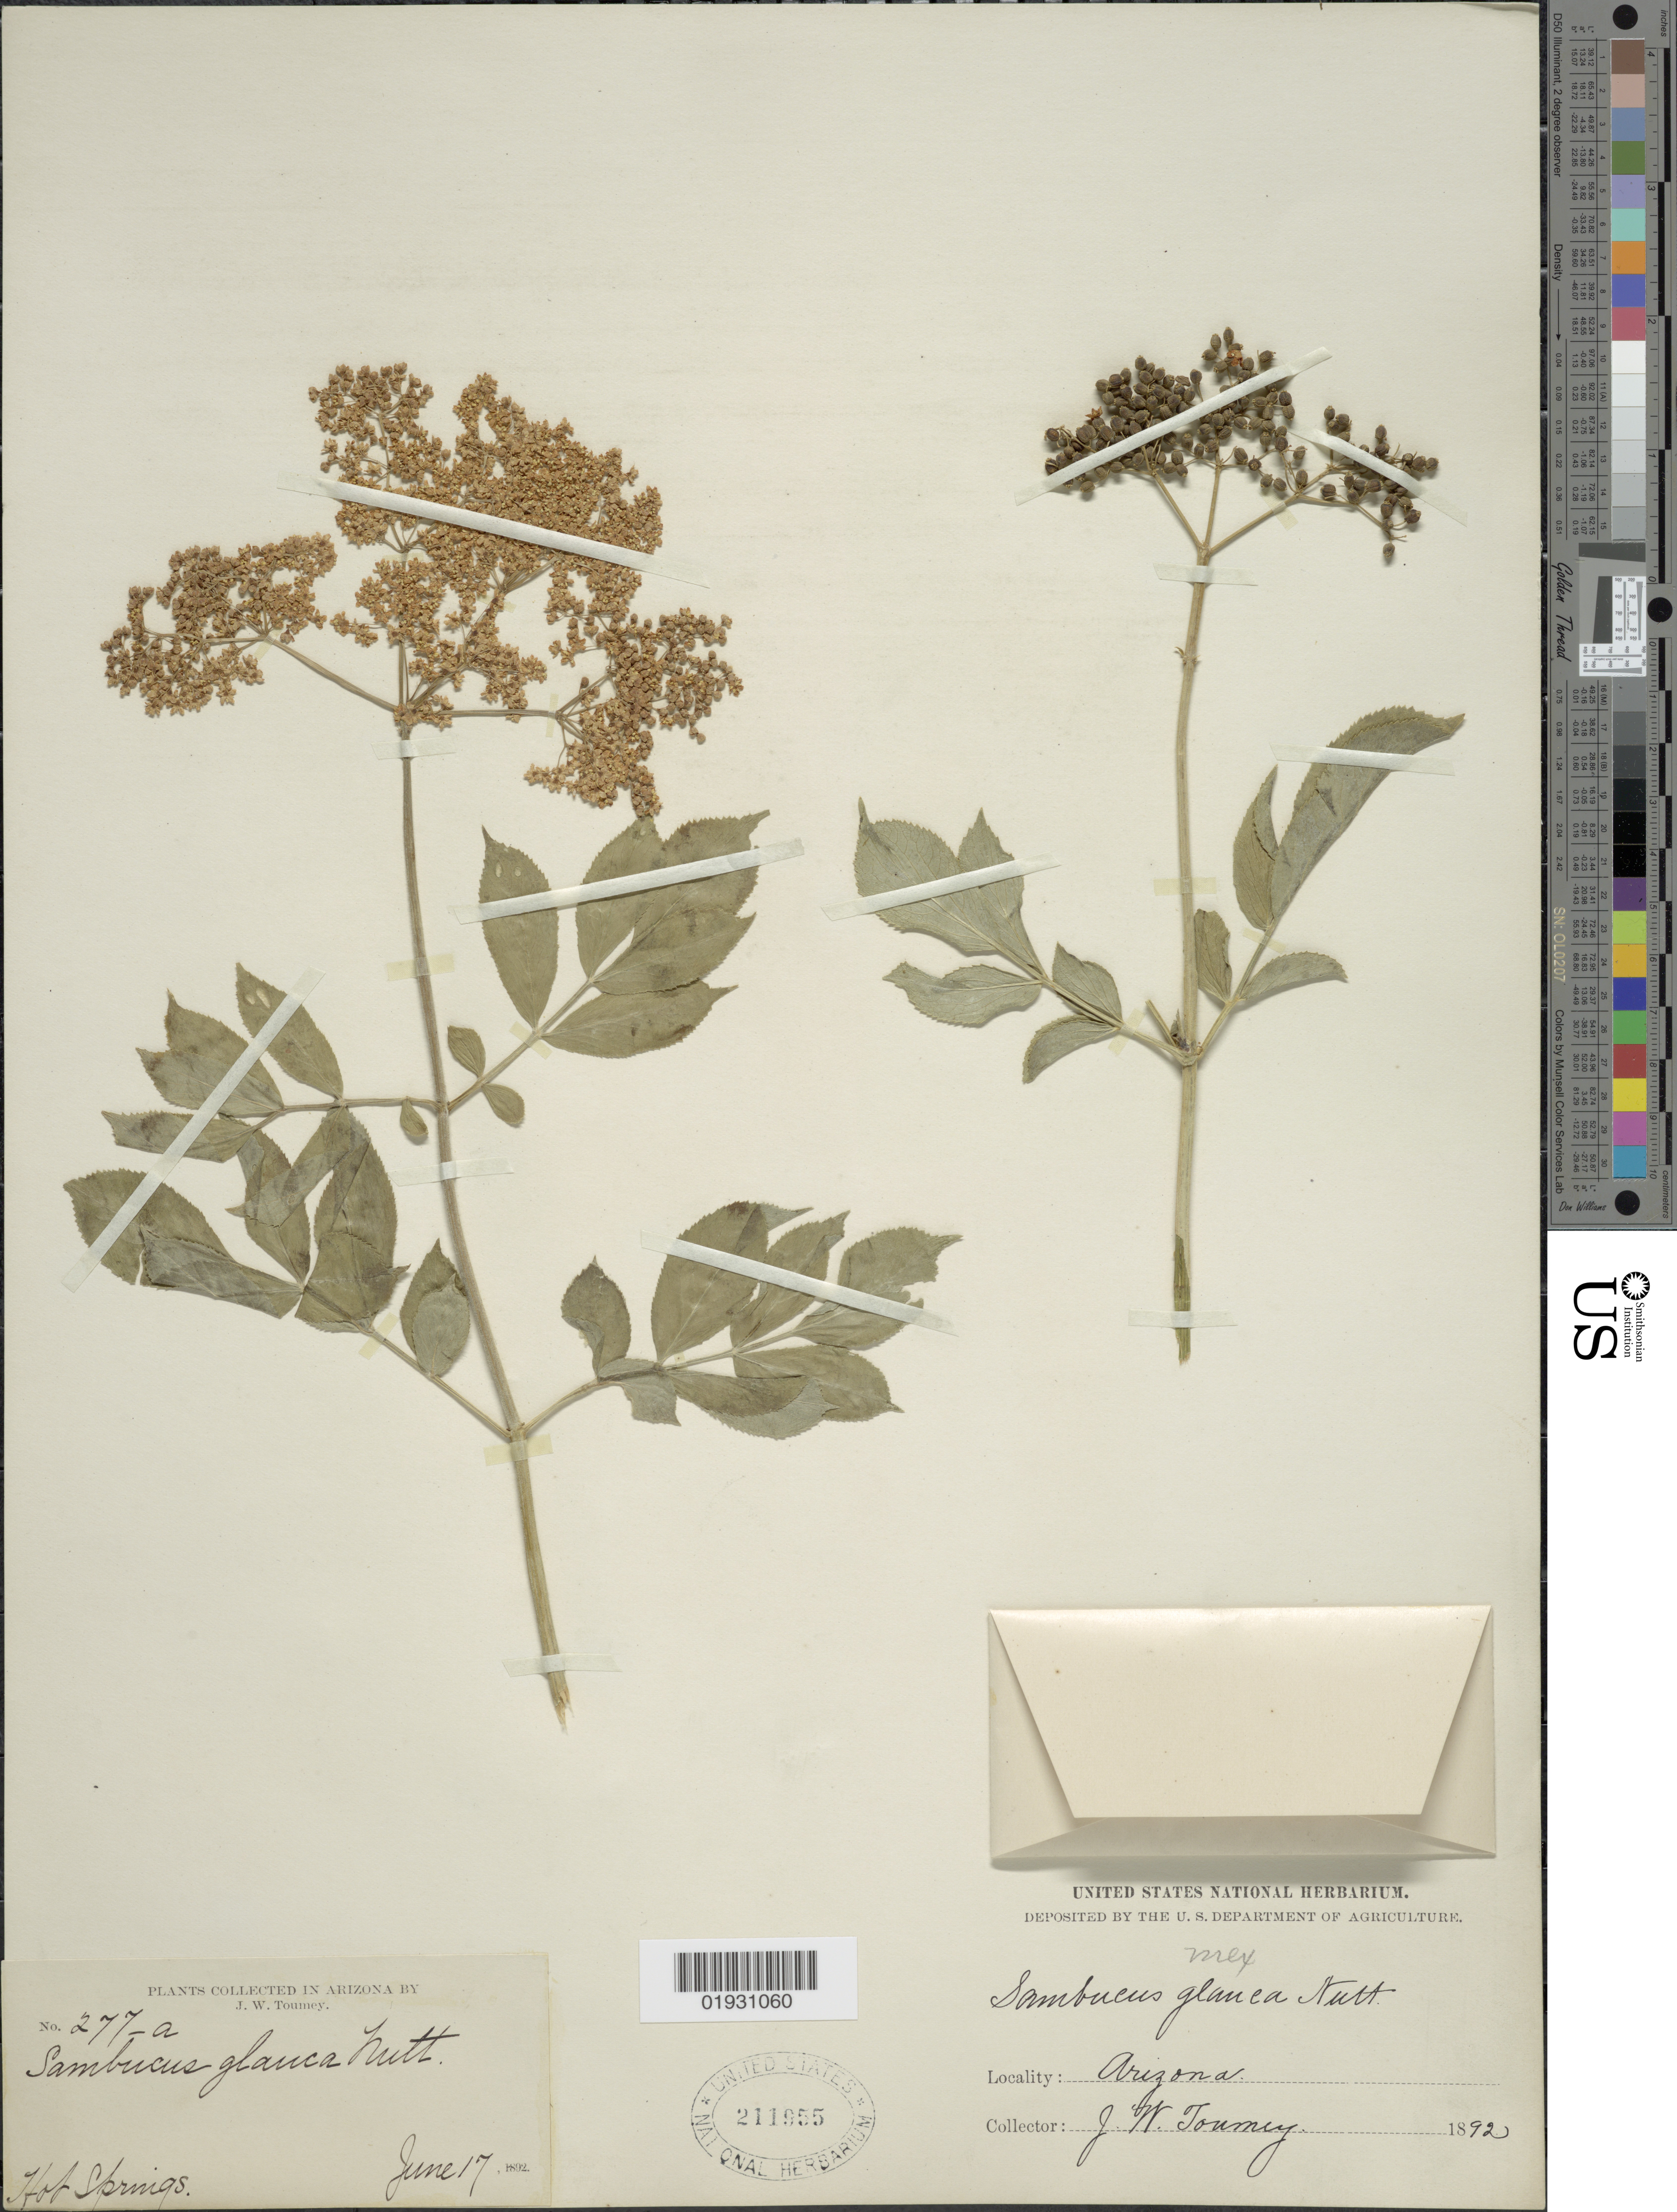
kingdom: Plantae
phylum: Tracheophyta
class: Magnoliopsida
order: Dipsacales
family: Viburnaceae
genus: Sambucus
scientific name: Sambucus mexicana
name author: C. Presl ex DC.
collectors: J. W. Toumey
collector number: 277a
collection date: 1892-06-17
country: United States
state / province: Arizona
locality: Hot Springs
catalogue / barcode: US 211955